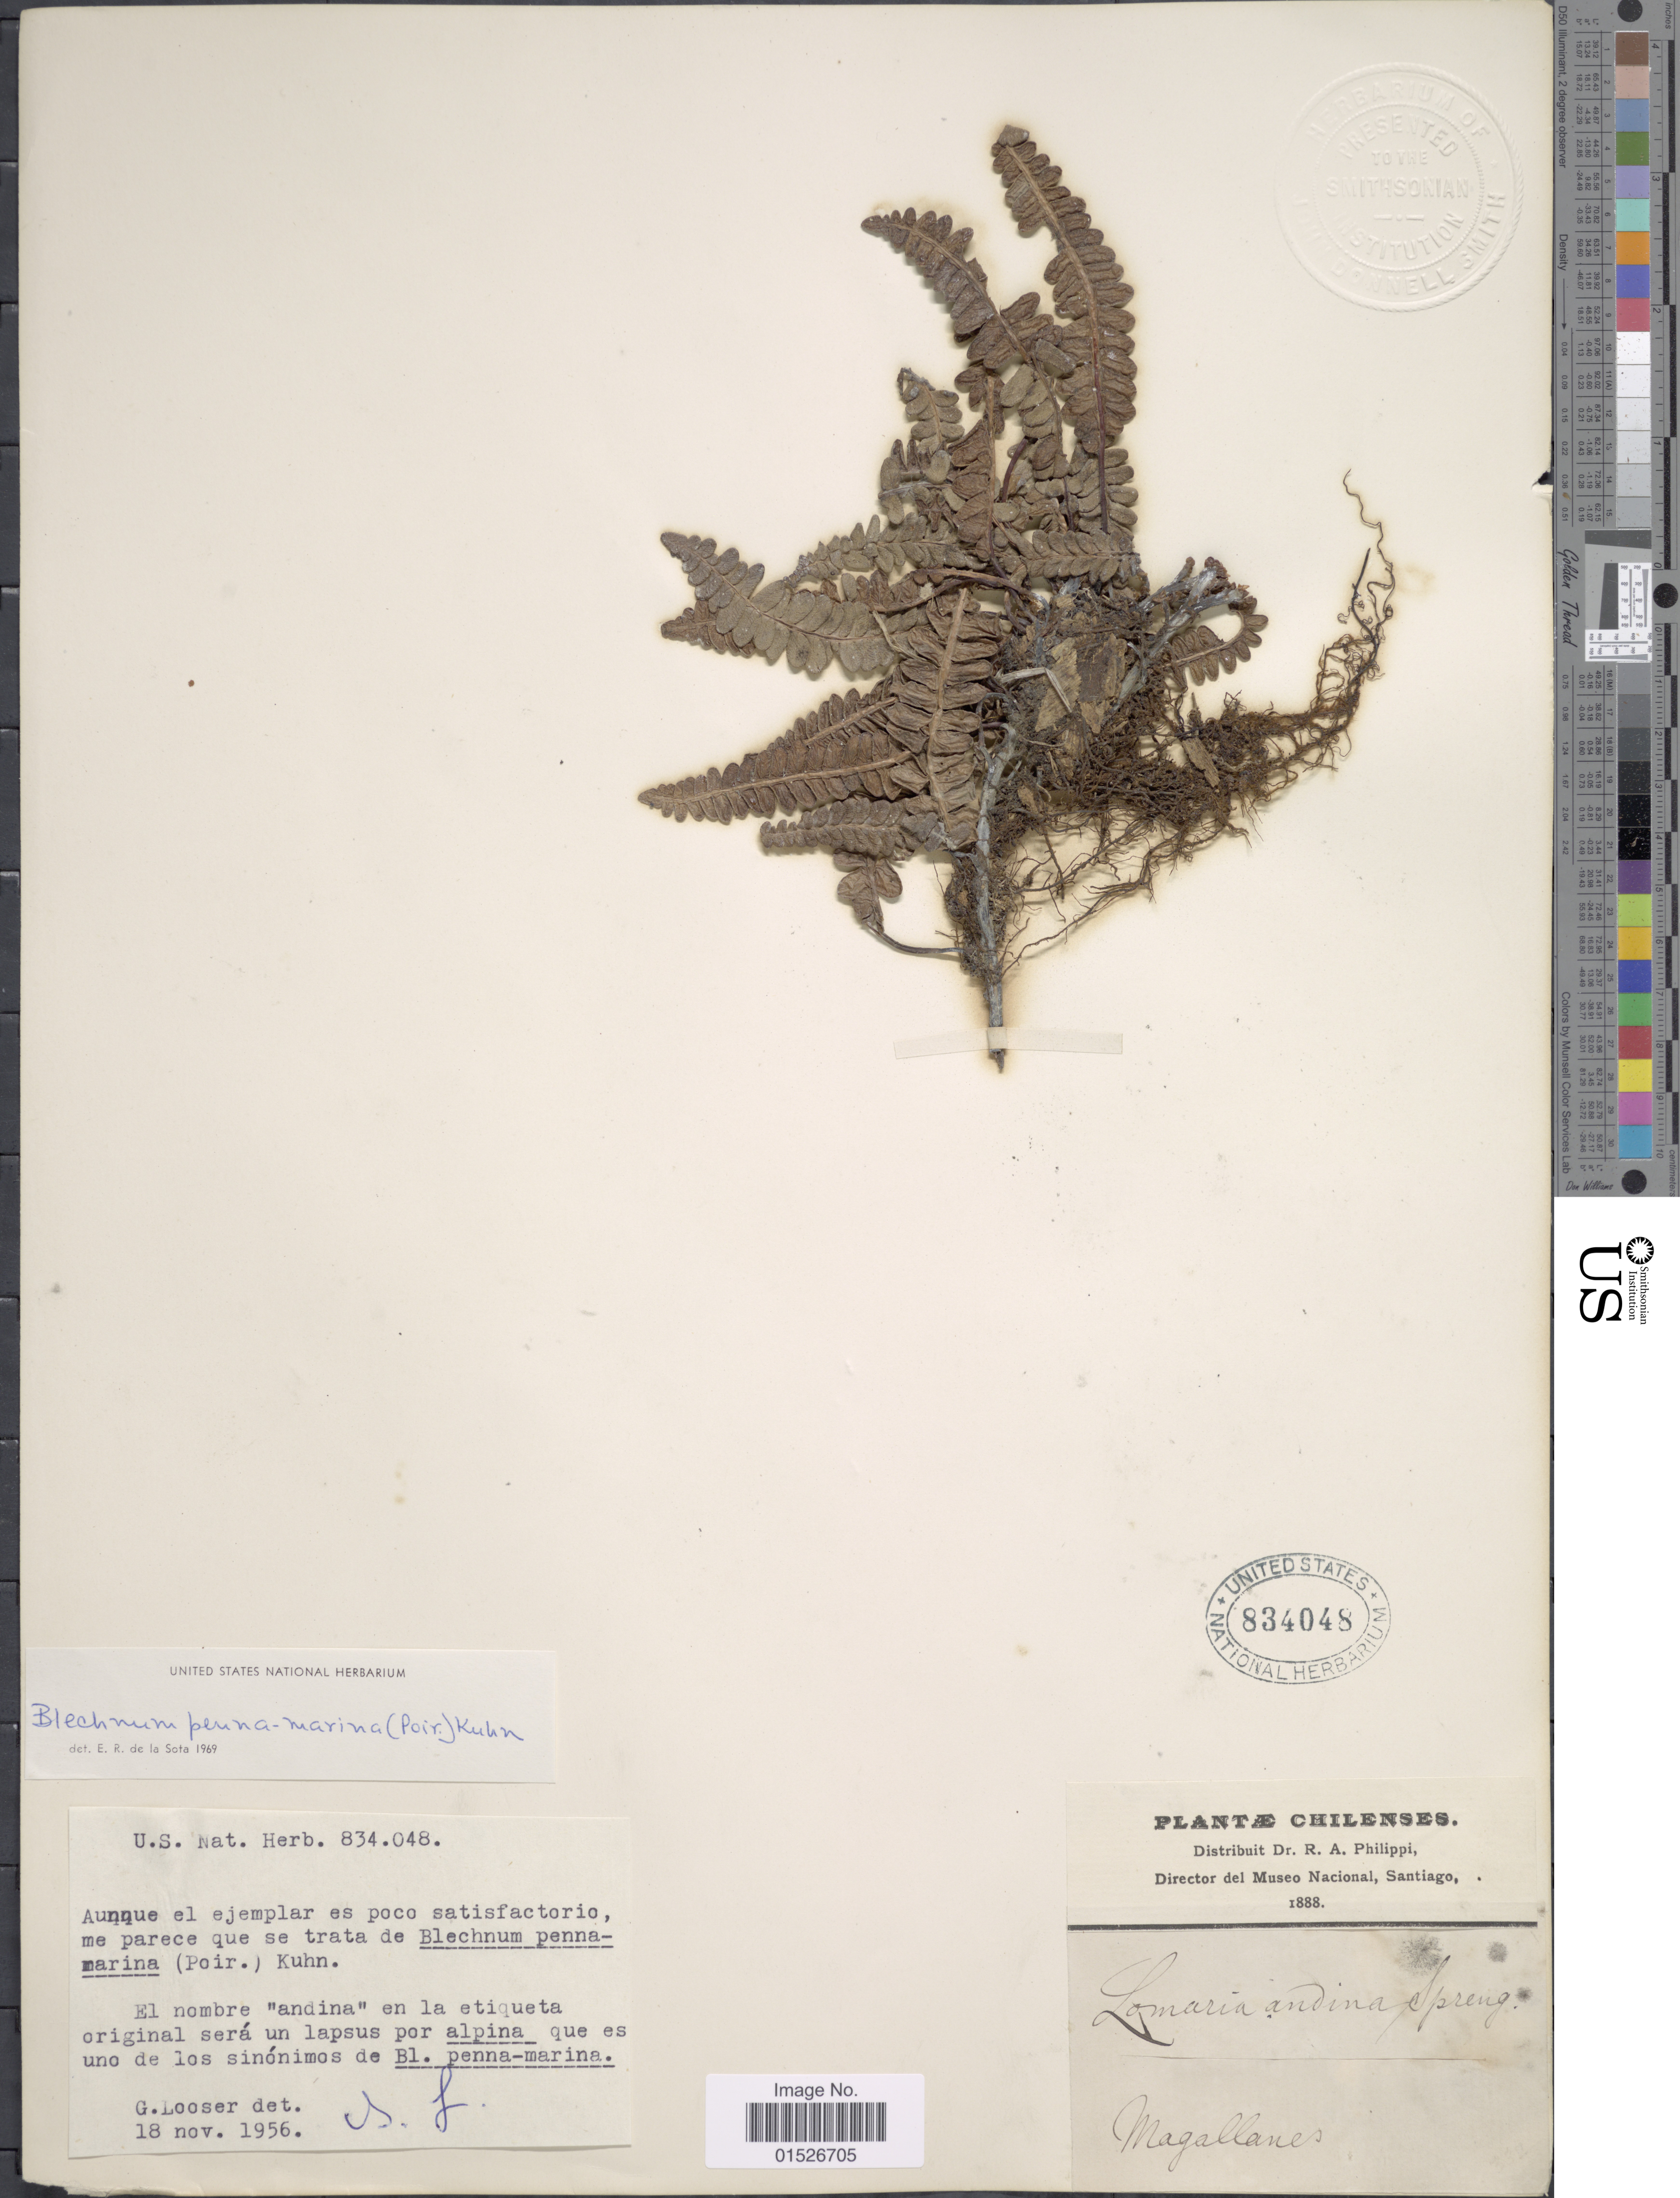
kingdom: Plantae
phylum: Tracheophyta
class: Polypodiopsida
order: Polypodiales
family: Blechnaceae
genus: Blechnum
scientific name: Blechnum penna-marina subsp. alpina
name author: T.C. Chambers & P. A. Farrant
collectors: R. A. Philippi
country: Chile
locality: Plantae Chilines. Magallanes.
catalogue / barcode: US 834048